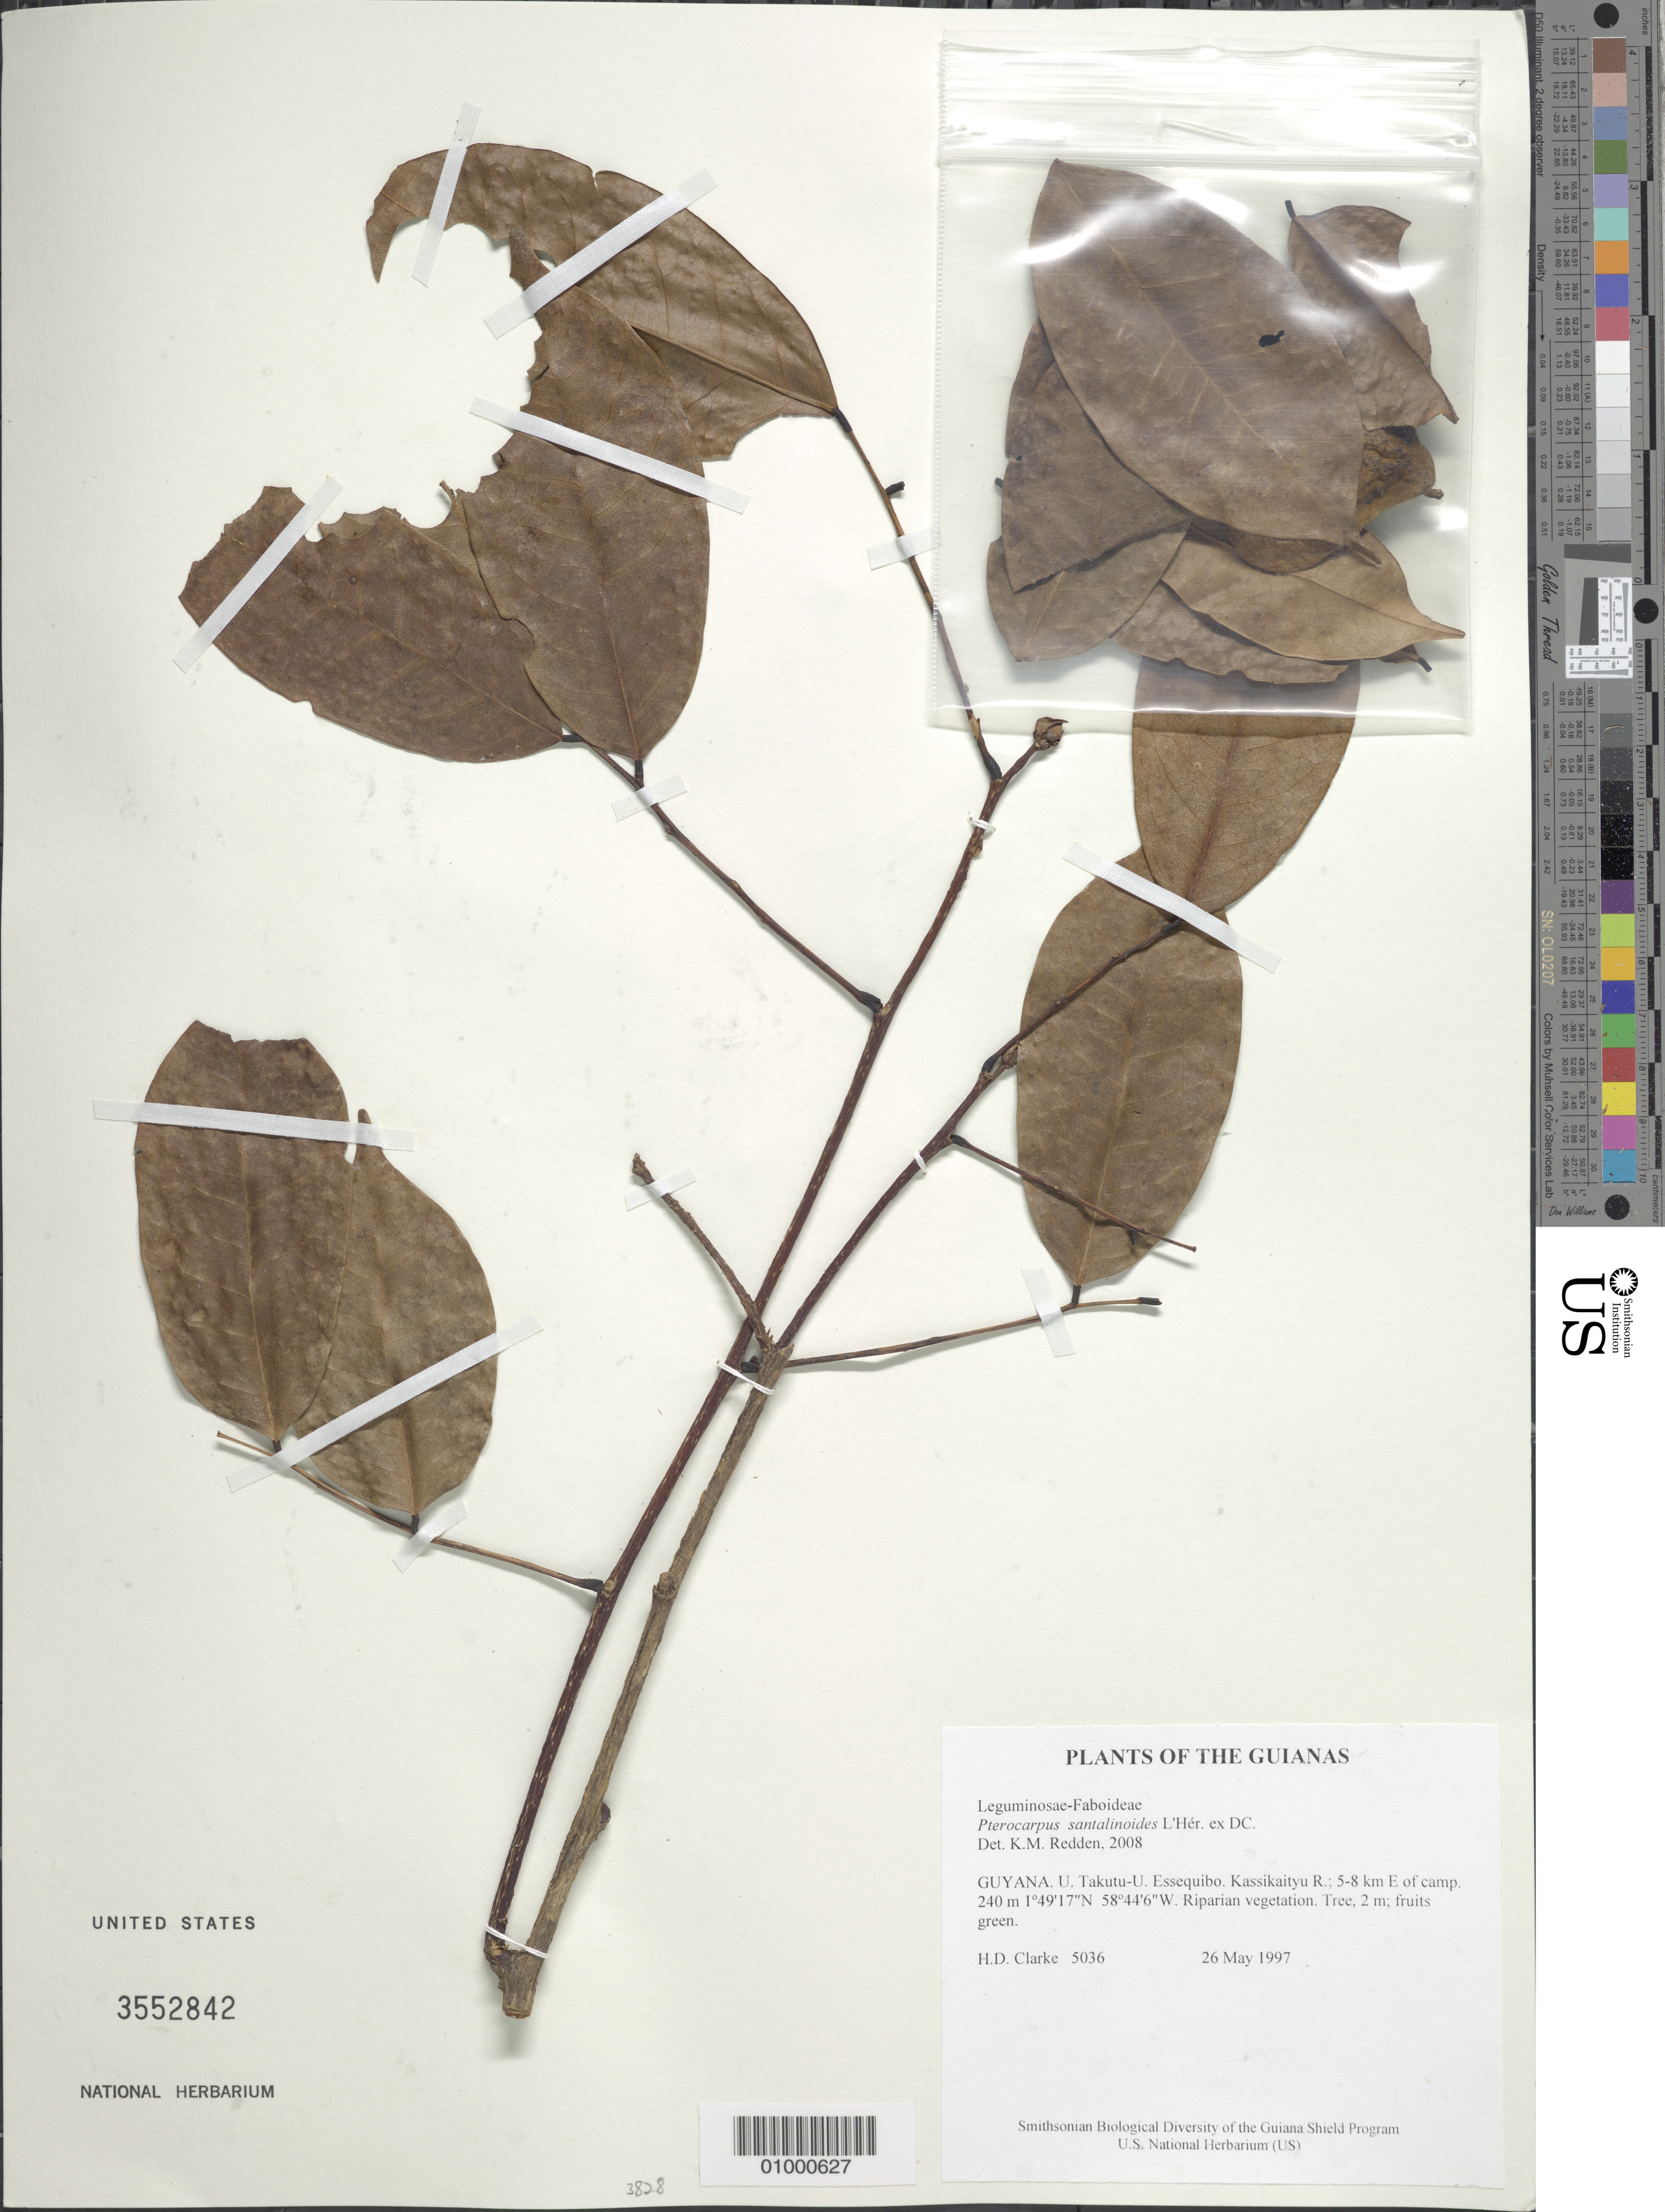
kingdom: Plantae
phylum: Tracheophyta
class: Magnoliopsida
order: Fabales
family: Fabaceae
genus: Pterocarpus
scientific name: Pterocarpus santalinoides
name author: L'Hér. ex DC.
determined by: Rico Arce, María de Lourdes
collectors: H. D. Clarke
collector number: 5036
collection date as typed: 26 May 1997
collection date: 1997-05-26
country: Guyana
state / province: U. Takutu-U. Essequibo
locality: Kassikaityu R.; 5-8 km E of camp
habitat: Riparian vegetation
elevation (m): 240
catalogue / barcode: US 3552842